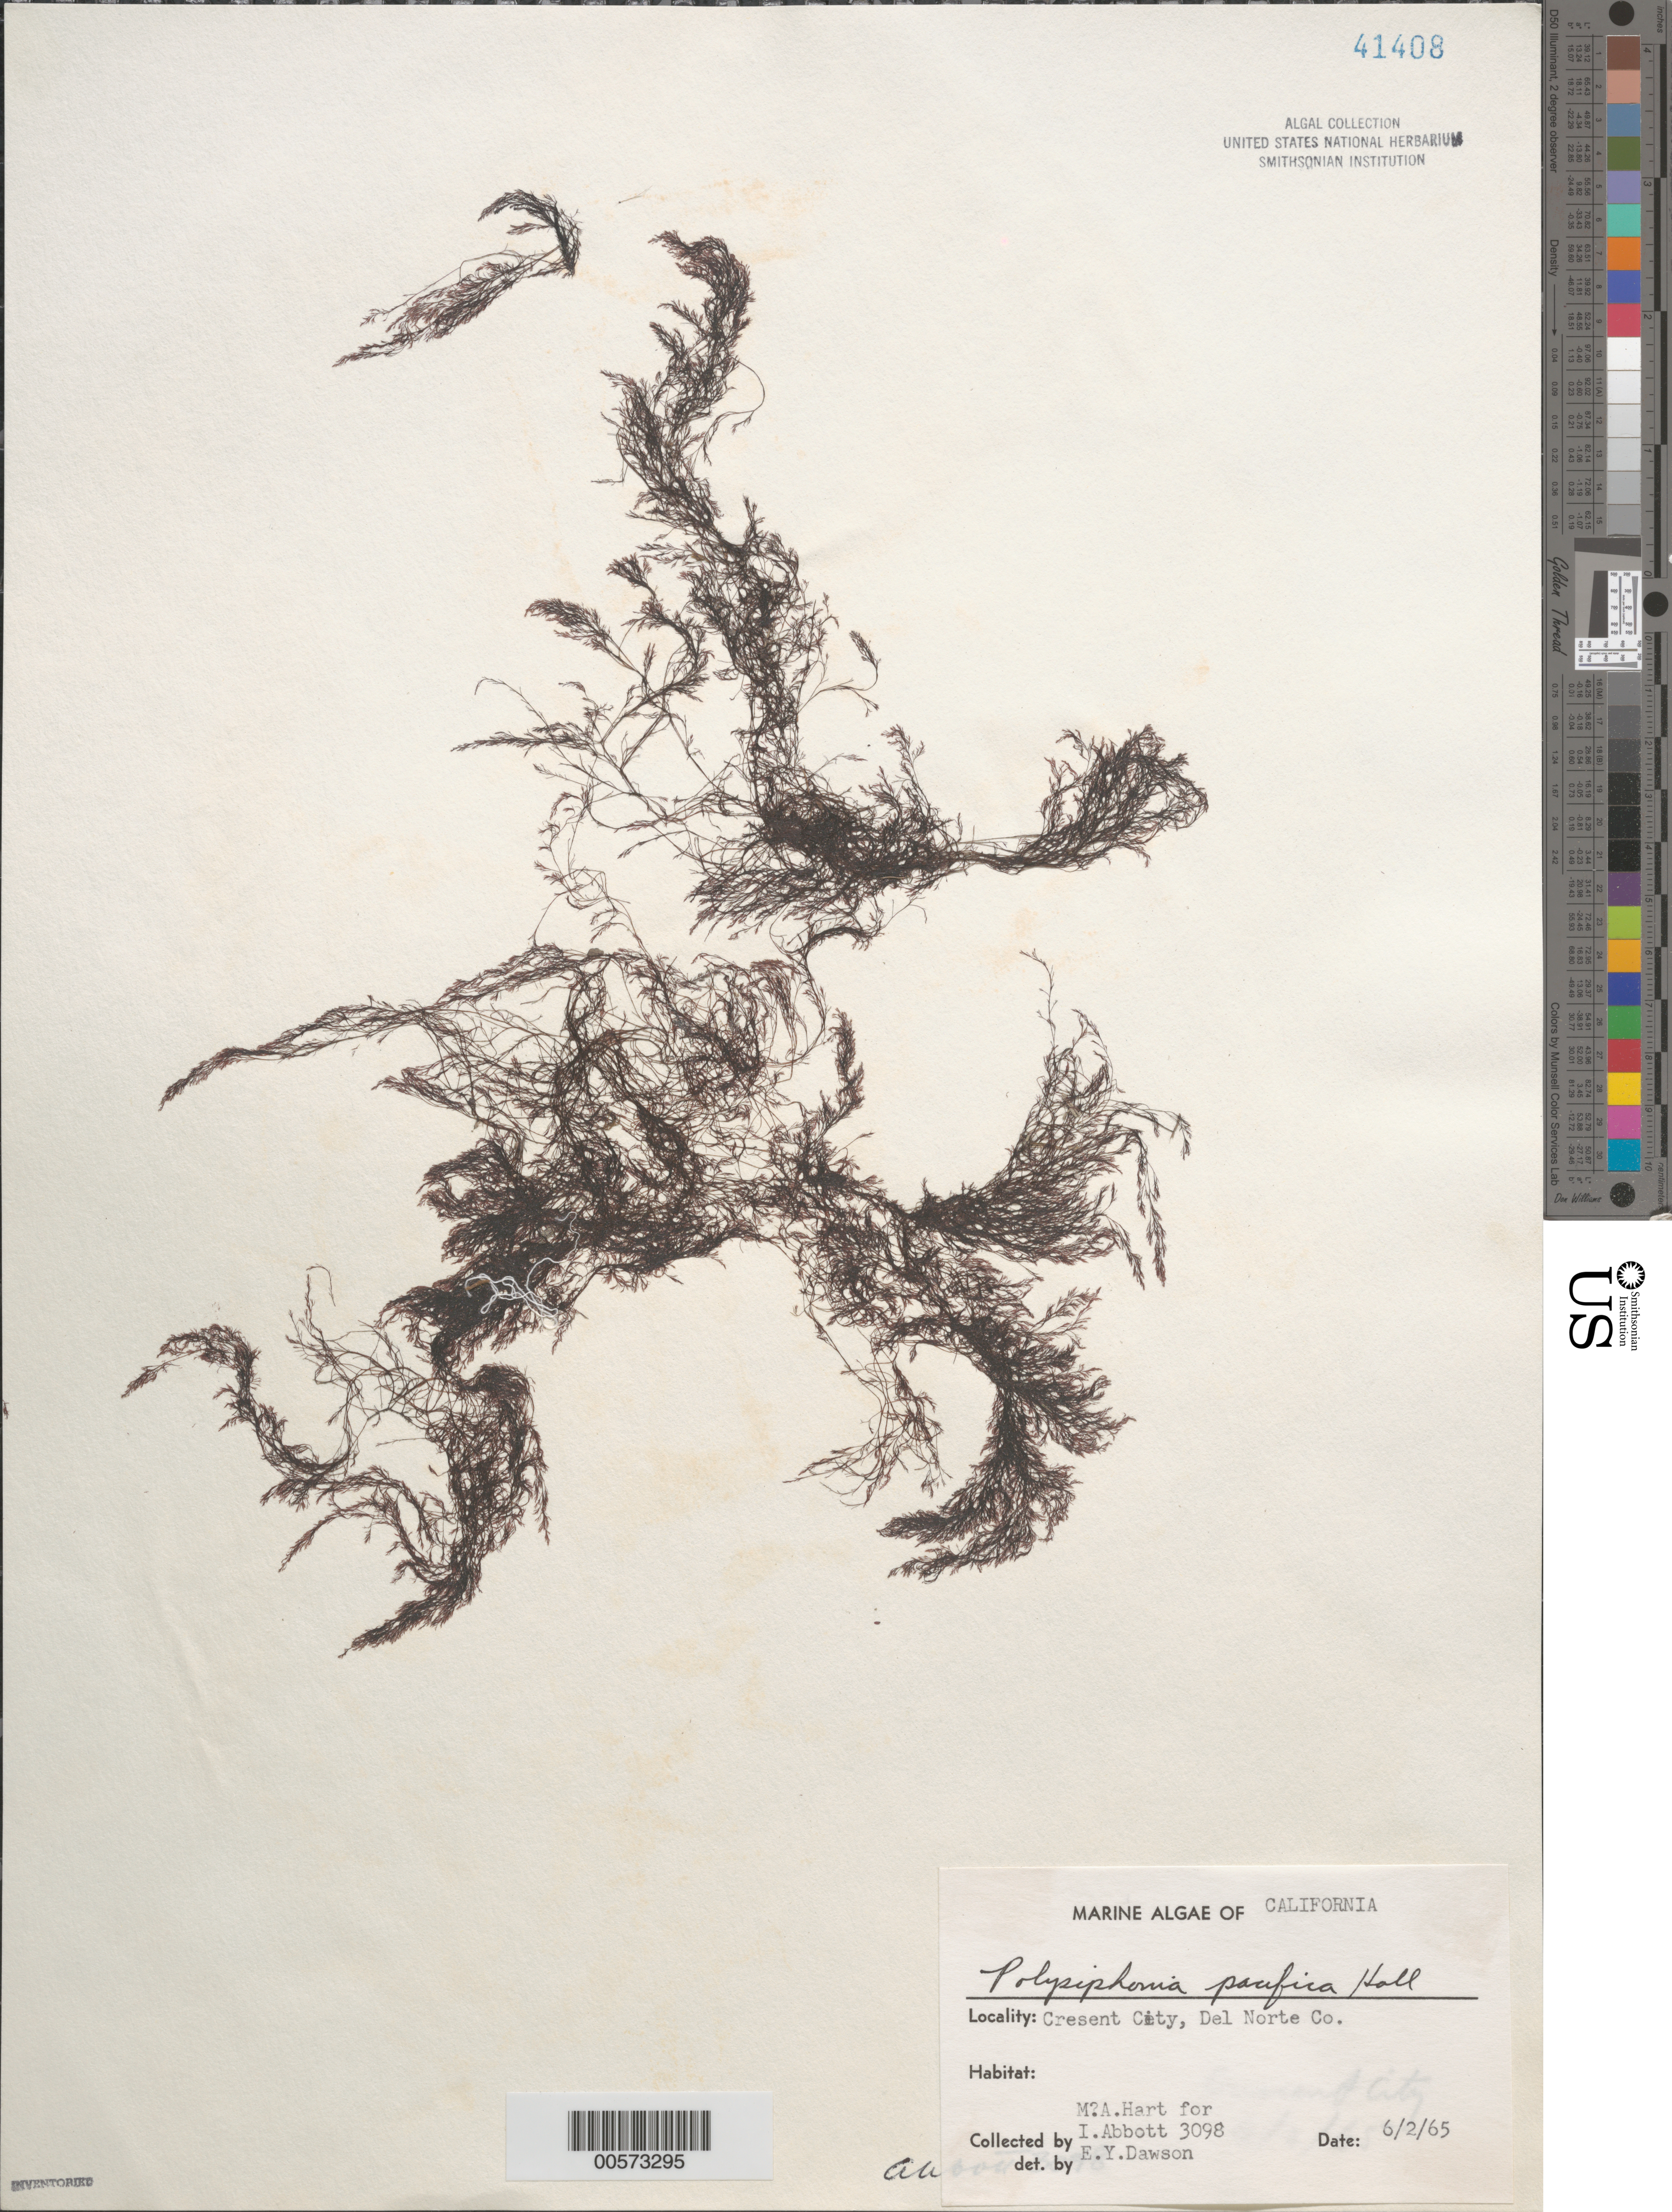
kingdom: Plantae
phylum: Rhodophyta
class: Florideophyceae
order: Ceramiales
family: Rhodomelaceae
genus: Polysiphonia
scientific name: Polysiphonia pacifica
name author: Hollenb.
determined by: Dawson, E. Y.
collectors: M. A. Hart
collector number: IAA 3098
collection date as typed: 02 Jun 1965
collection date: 1965-06-02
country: United States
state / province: California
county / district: Del Norte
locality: Crescent City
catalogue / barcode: US 41408